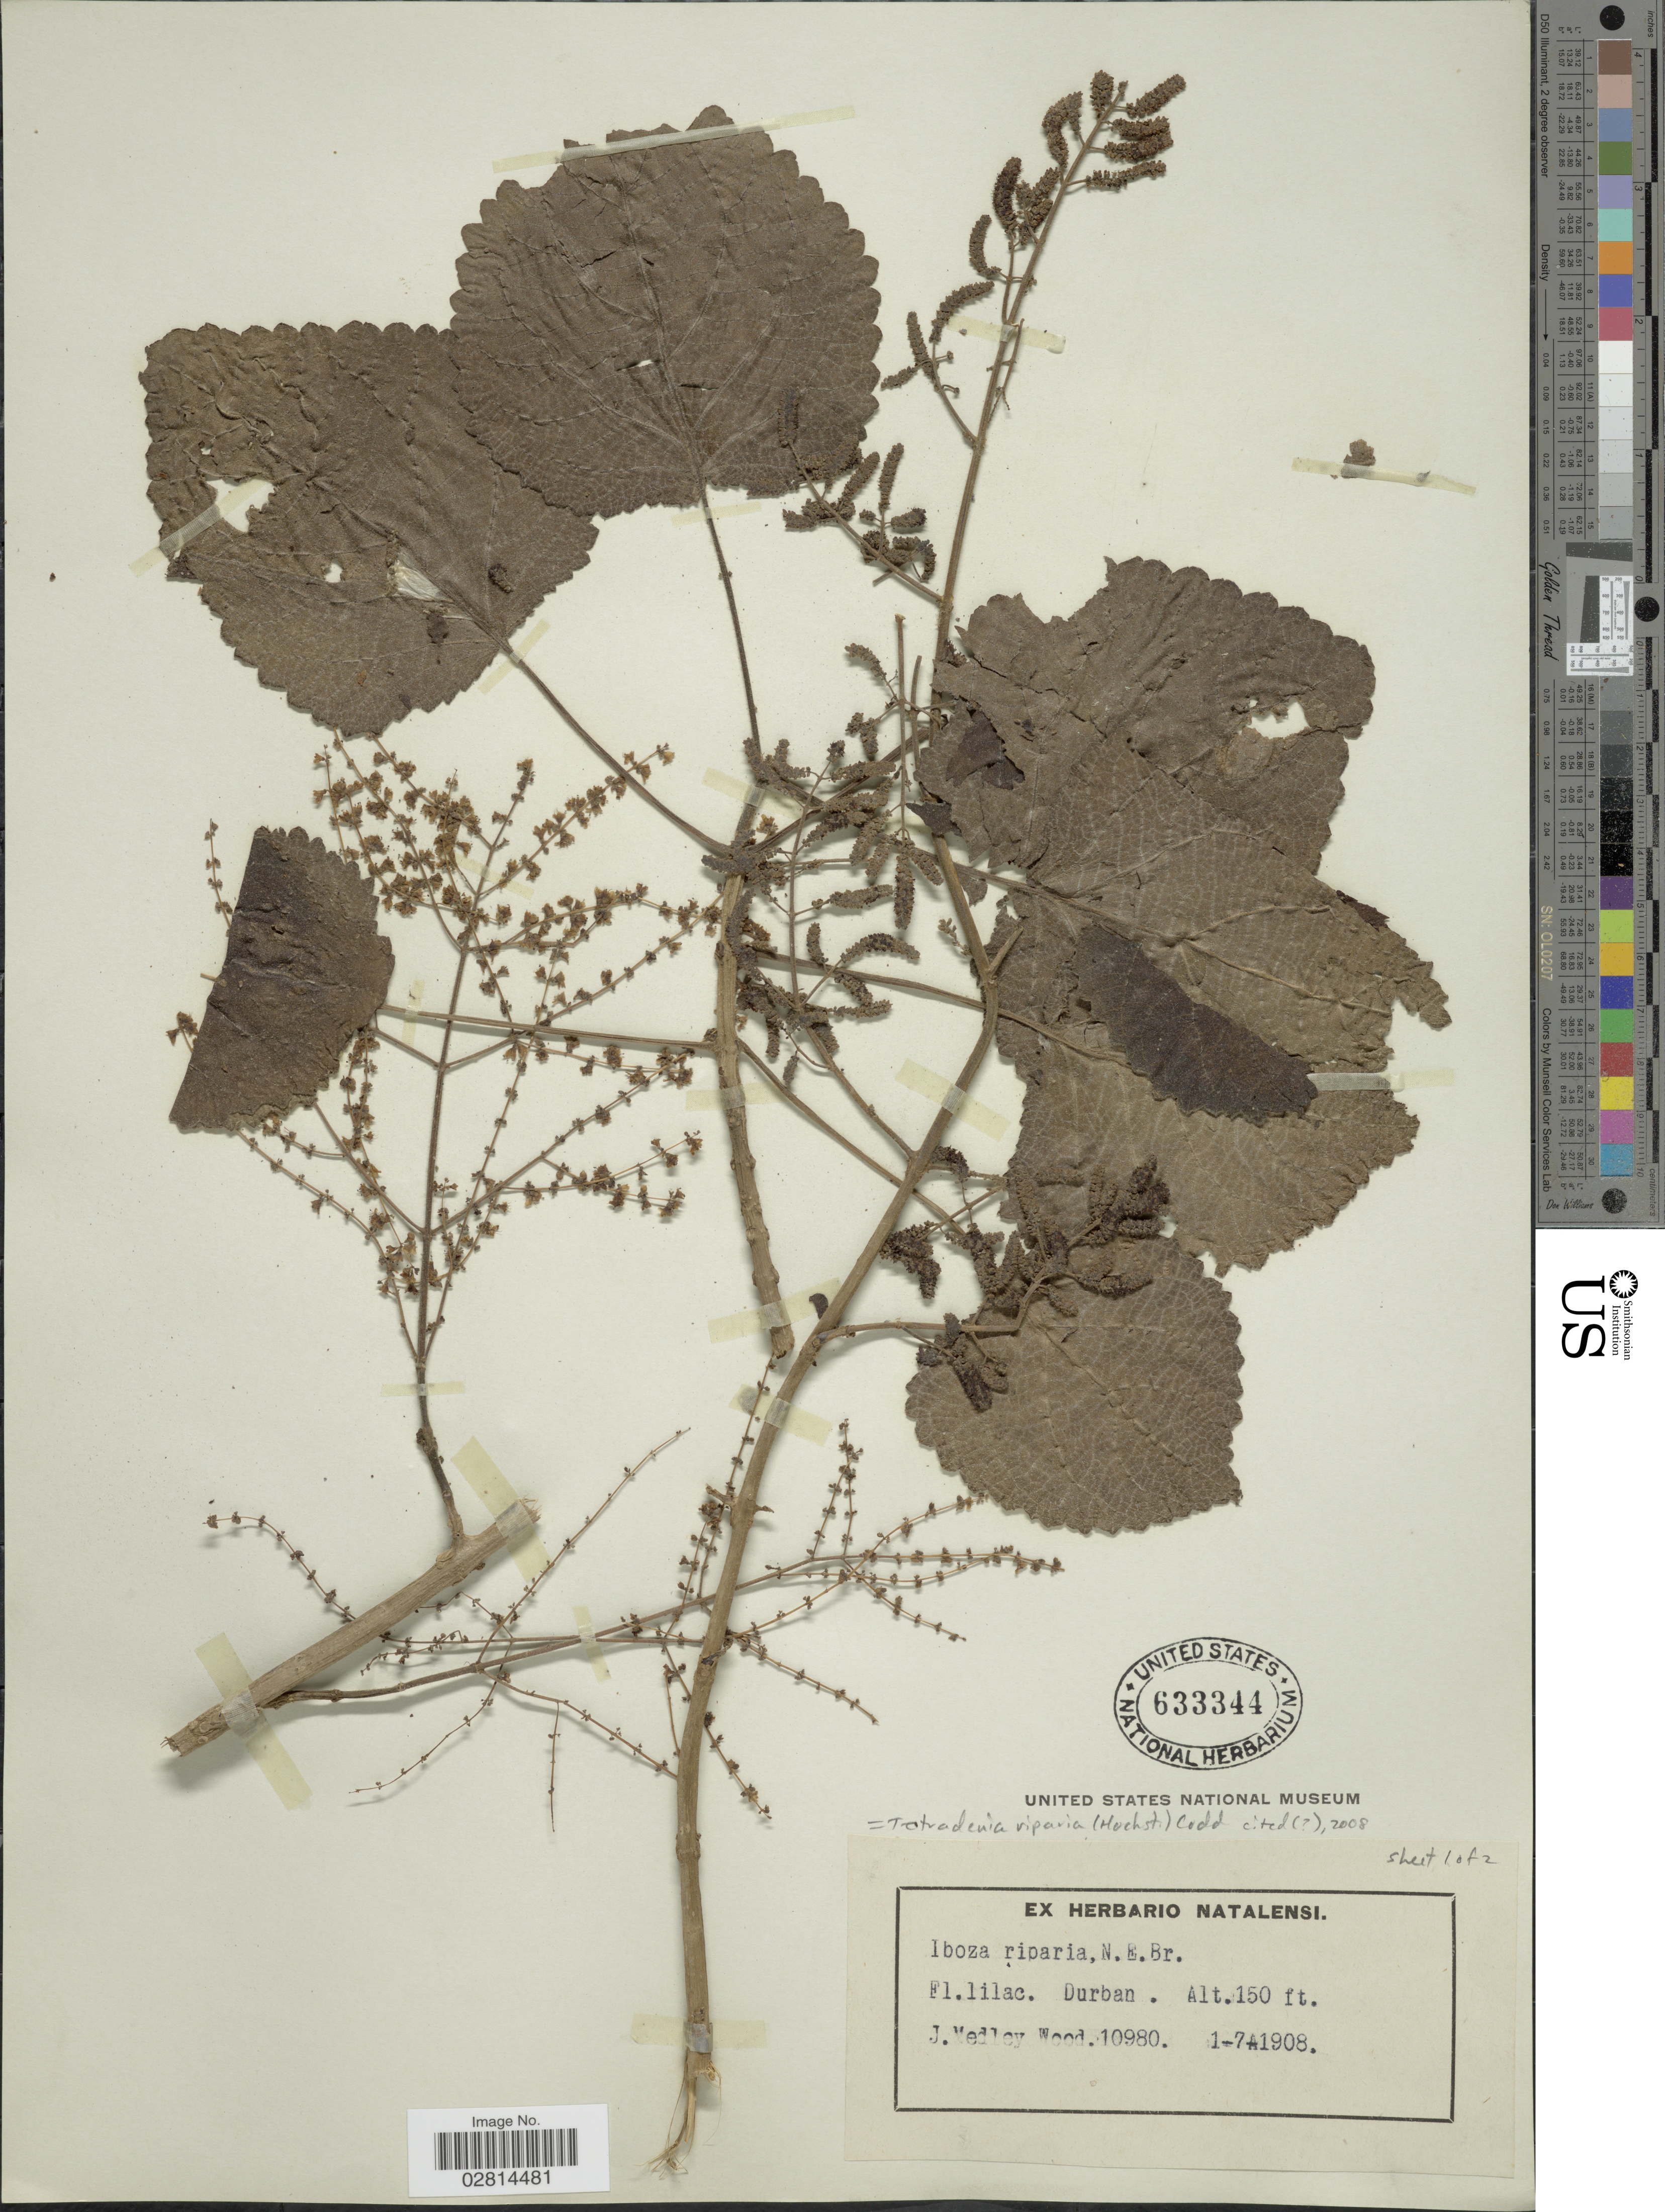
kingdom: Plantae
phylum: Tracheophyta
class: Magnoliopsida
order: Lamiales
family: Lamiaceae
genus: Tetradenia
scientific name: Tetradenia riparia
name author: (Hochst.) Codd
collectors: J. Medley Wood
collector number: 10980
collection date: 1908-07-01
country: South Africa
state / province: KwaZulu-Natal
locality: Durban.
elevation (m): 46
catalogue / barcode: US 633344